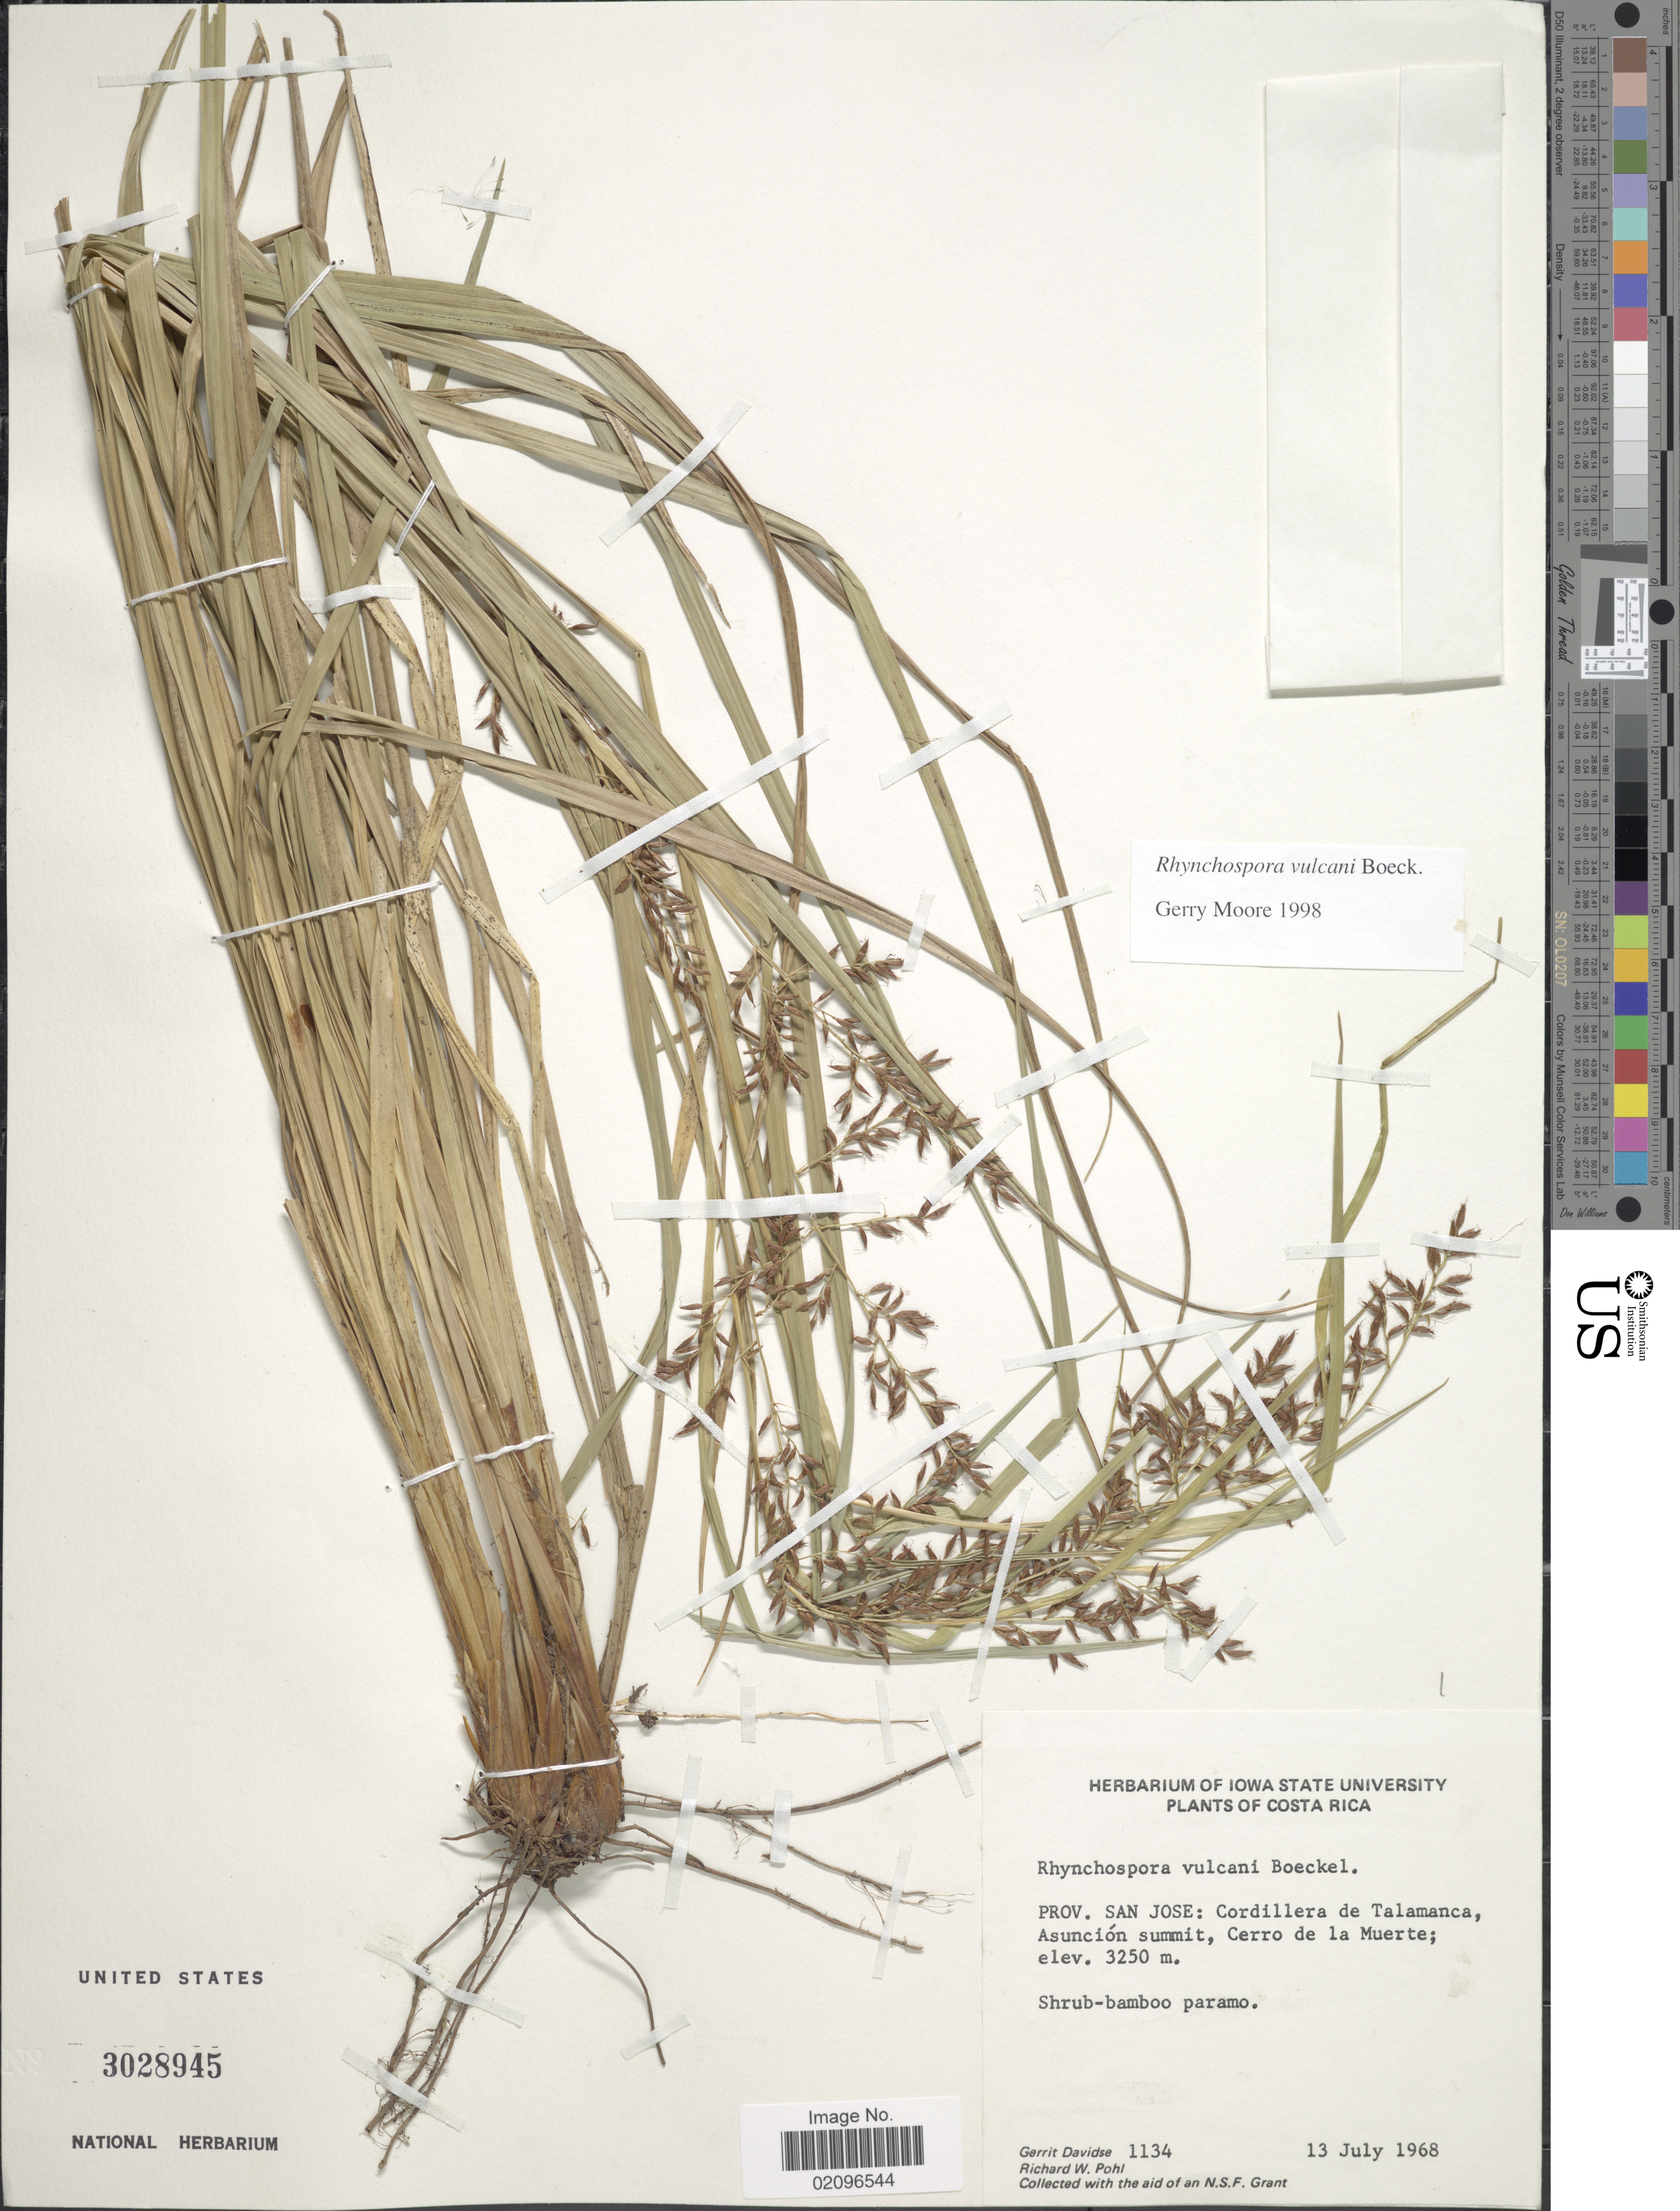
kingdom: Plantae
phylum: Tracheophyta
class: Liliopsida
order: Poales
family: Cyperaceae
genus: Rhynchospora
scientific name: Rhynchospora vulcani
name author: Boeckeler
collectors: G. Davidse & R. W. Pohl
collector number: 1134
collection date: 1968-07-13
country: Costa Rica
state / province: San José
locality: Cordiller de Talamanca, Asuncion summit, Cerro de la Muerte.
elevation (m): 3250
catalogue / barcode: US 3028945